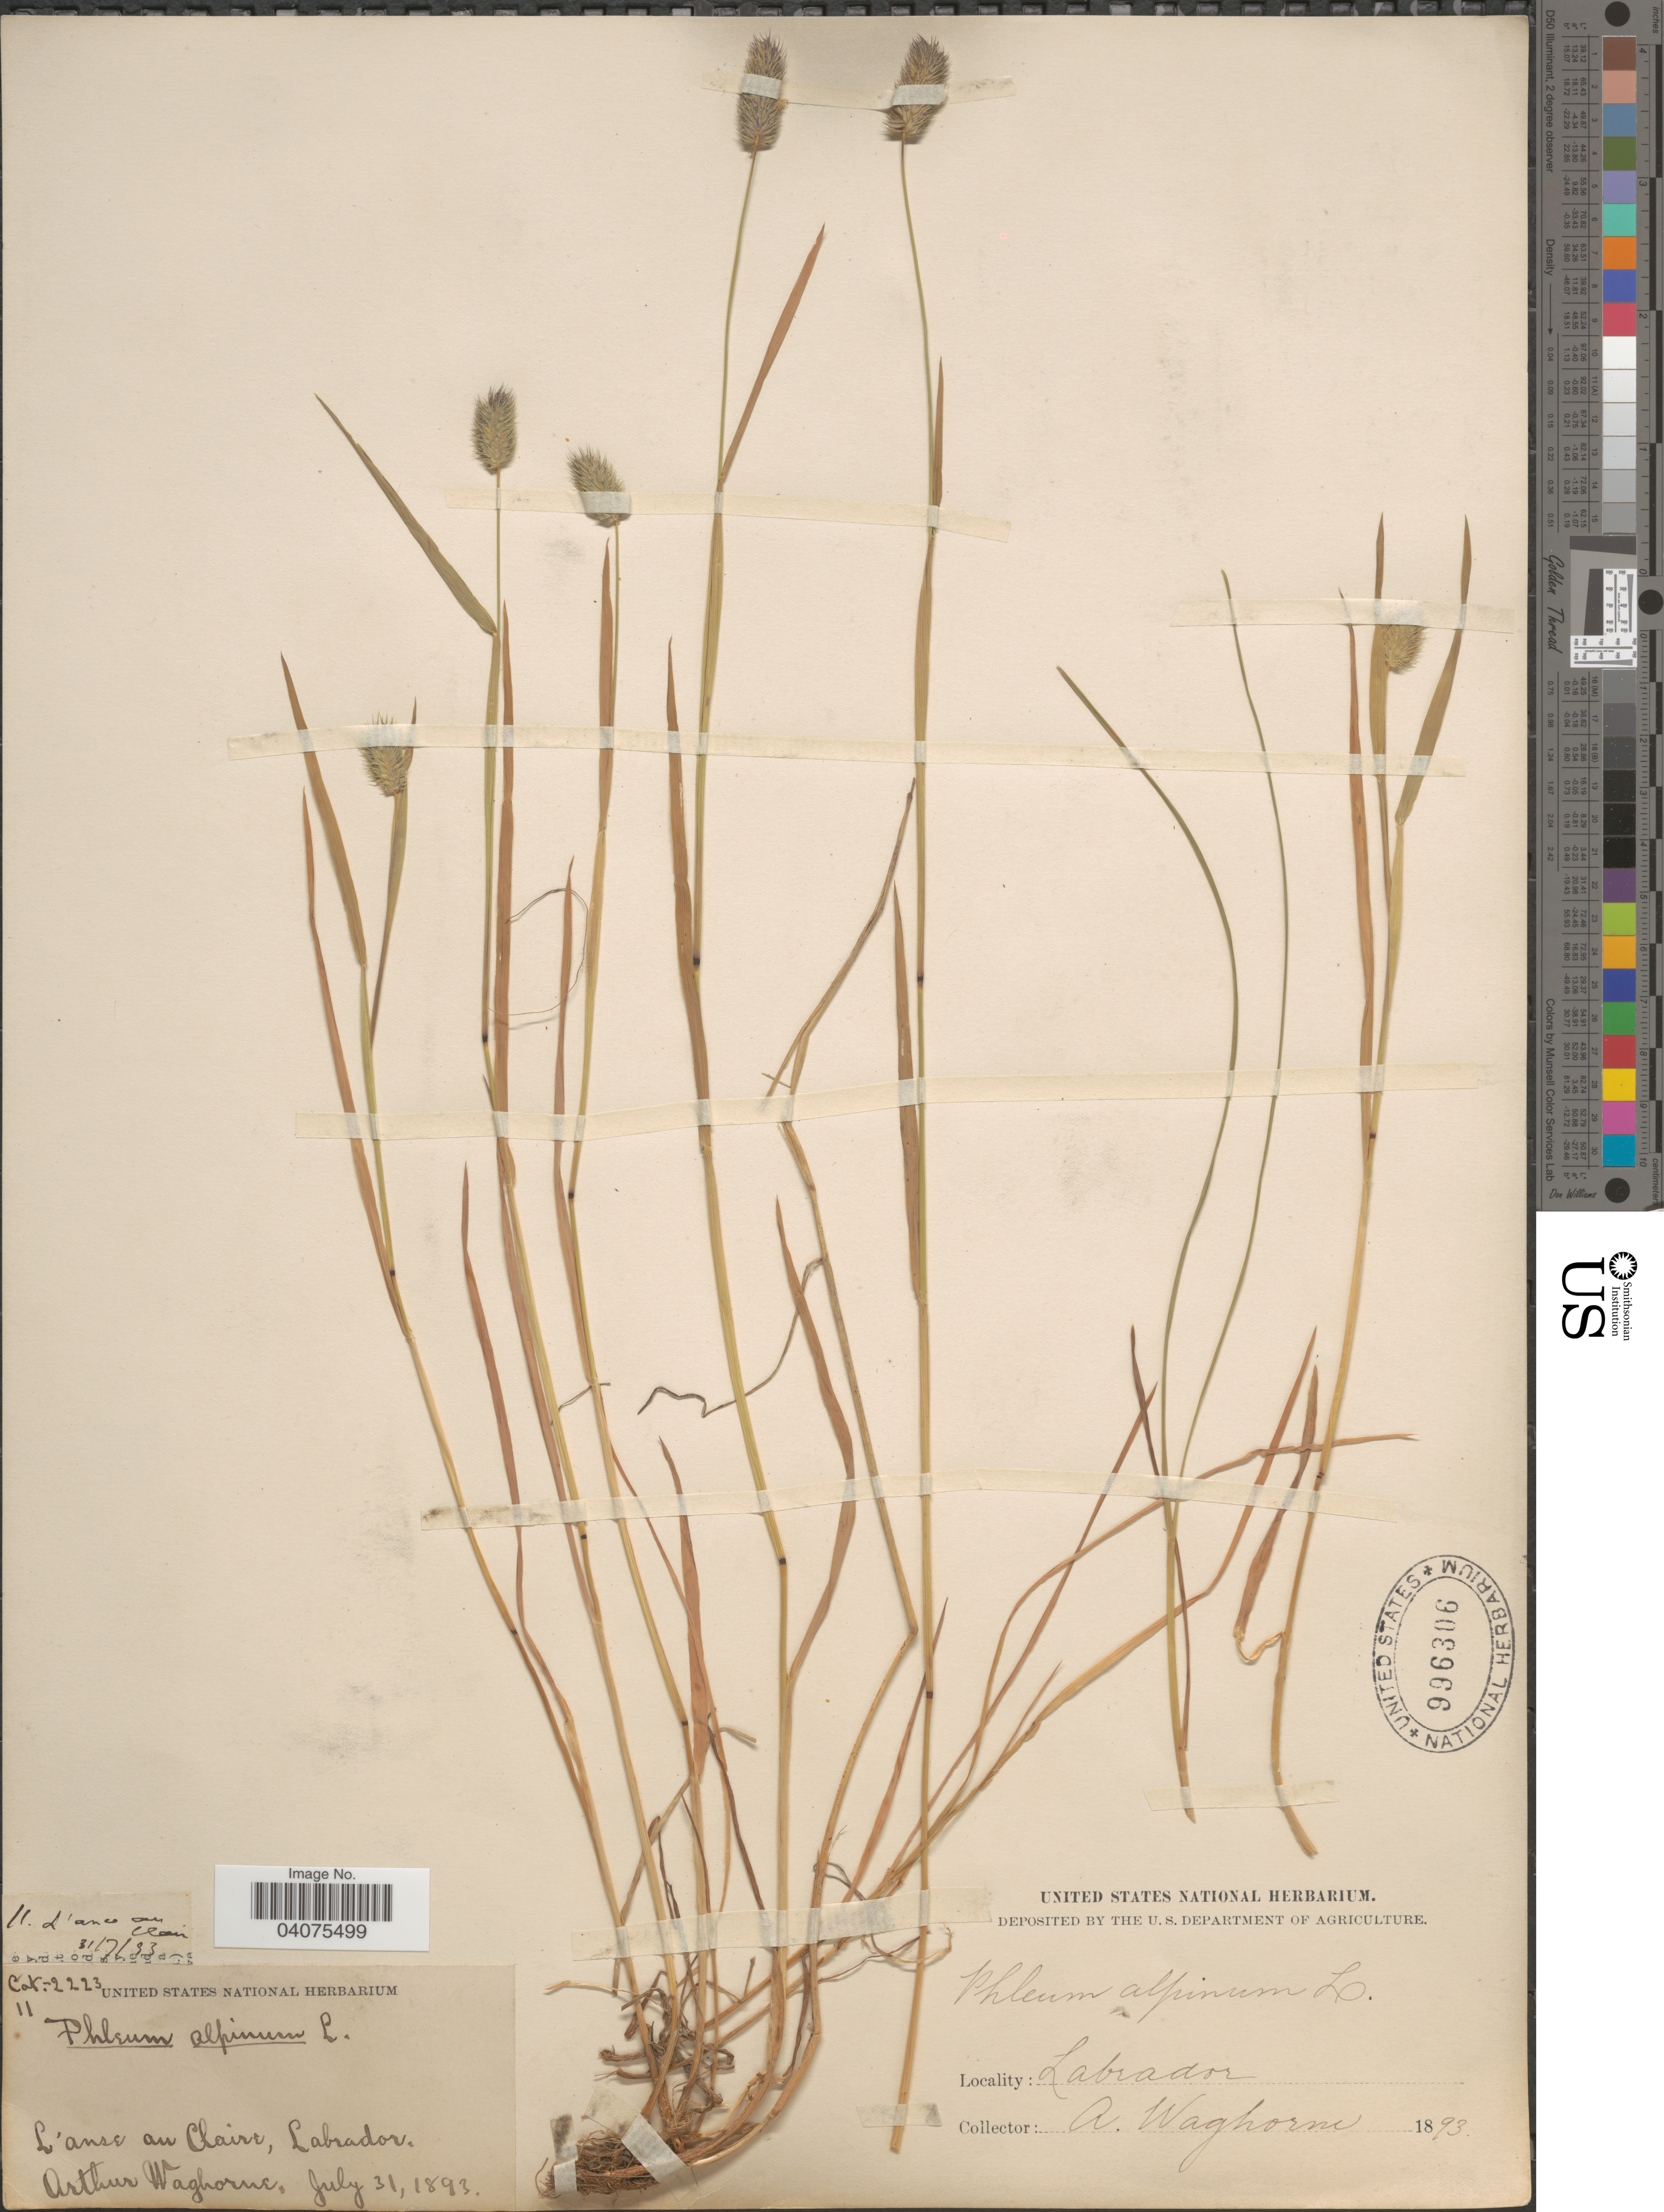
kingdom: Plantae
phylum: Tracheophyta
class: Liliopsida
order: Poales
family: Poaceae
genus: Phleum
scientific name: Phleum alpinum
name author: L.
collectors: A. Waghorne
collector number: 11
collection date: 1893-07-31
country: Canada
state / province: Newfoundland and Labrador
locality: Labrador. L'anse au Claire.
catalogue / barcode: US 996306